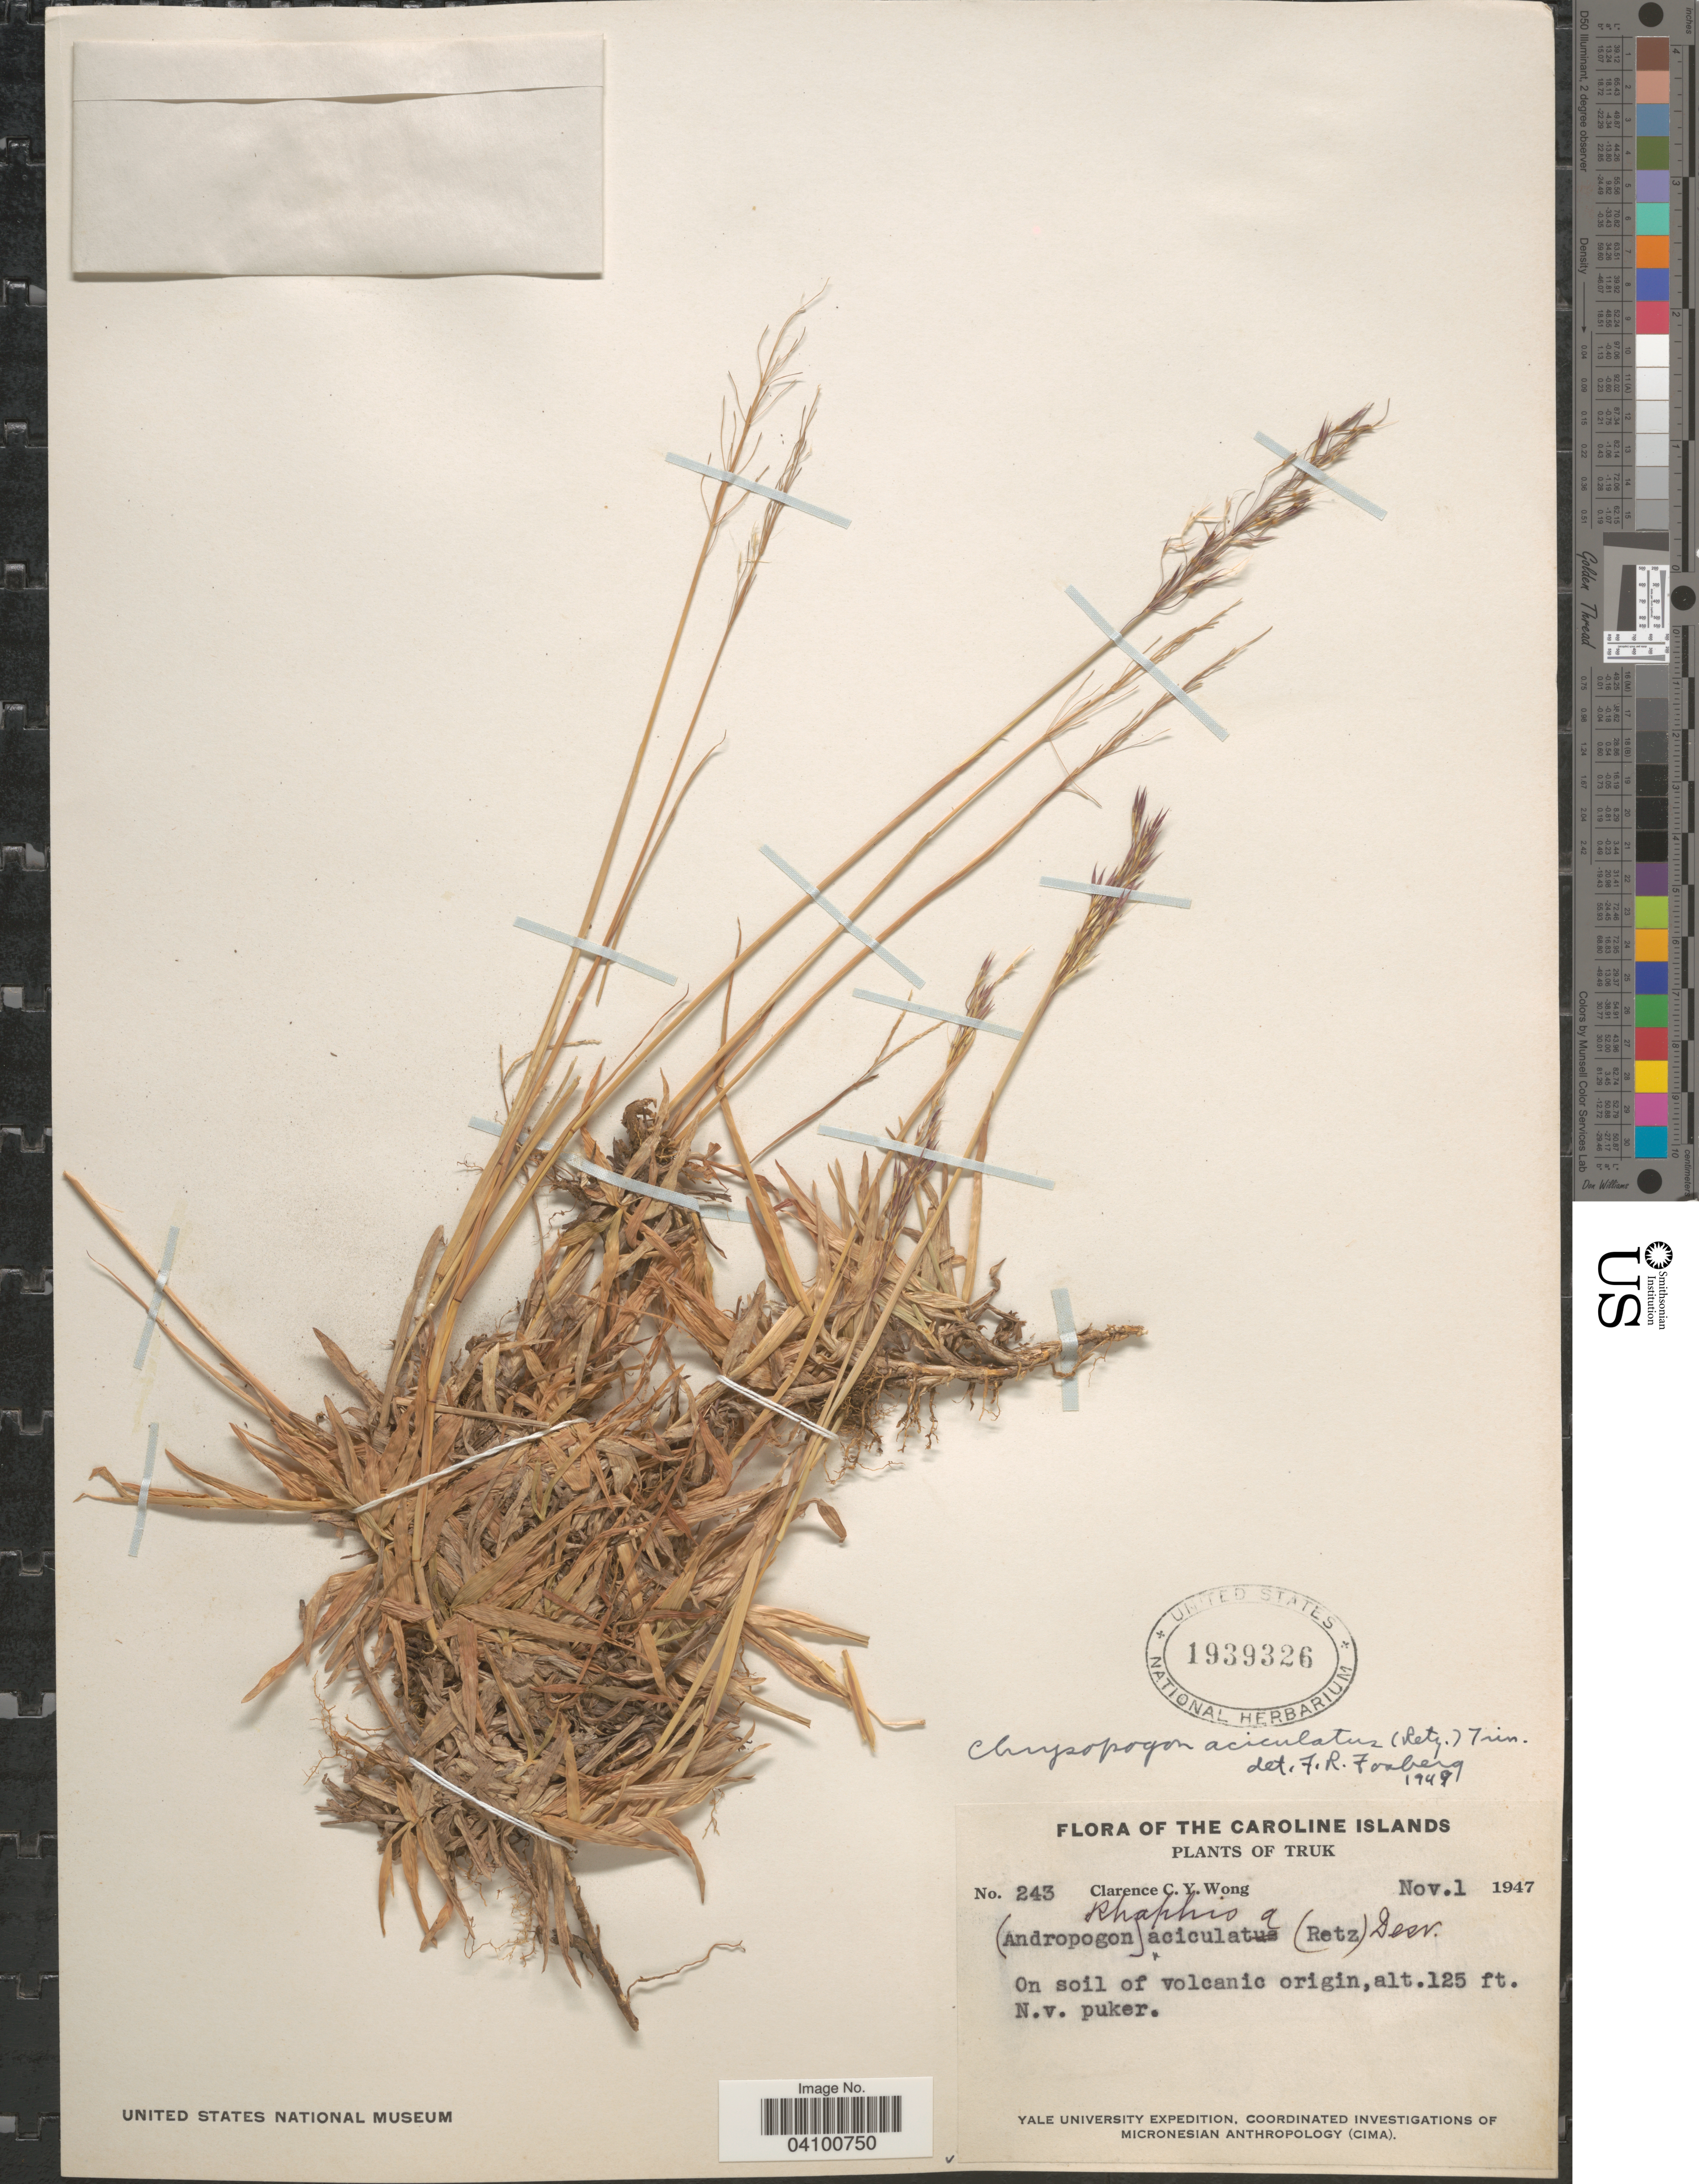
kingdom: Plantae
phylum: Tracheophyta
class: Liliopsida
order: Poales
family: Poaceae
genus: Chrysopogon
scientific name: Chrysopogon aciculatus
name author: (Retz.) Trin.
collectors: C. Y. C. Wong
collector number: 243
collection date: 1947-11-01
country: Micronesia, Federated States of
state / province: Truk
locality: Caroline Islands. Yale University Expedition.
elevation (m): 38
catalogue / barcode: US 1939326